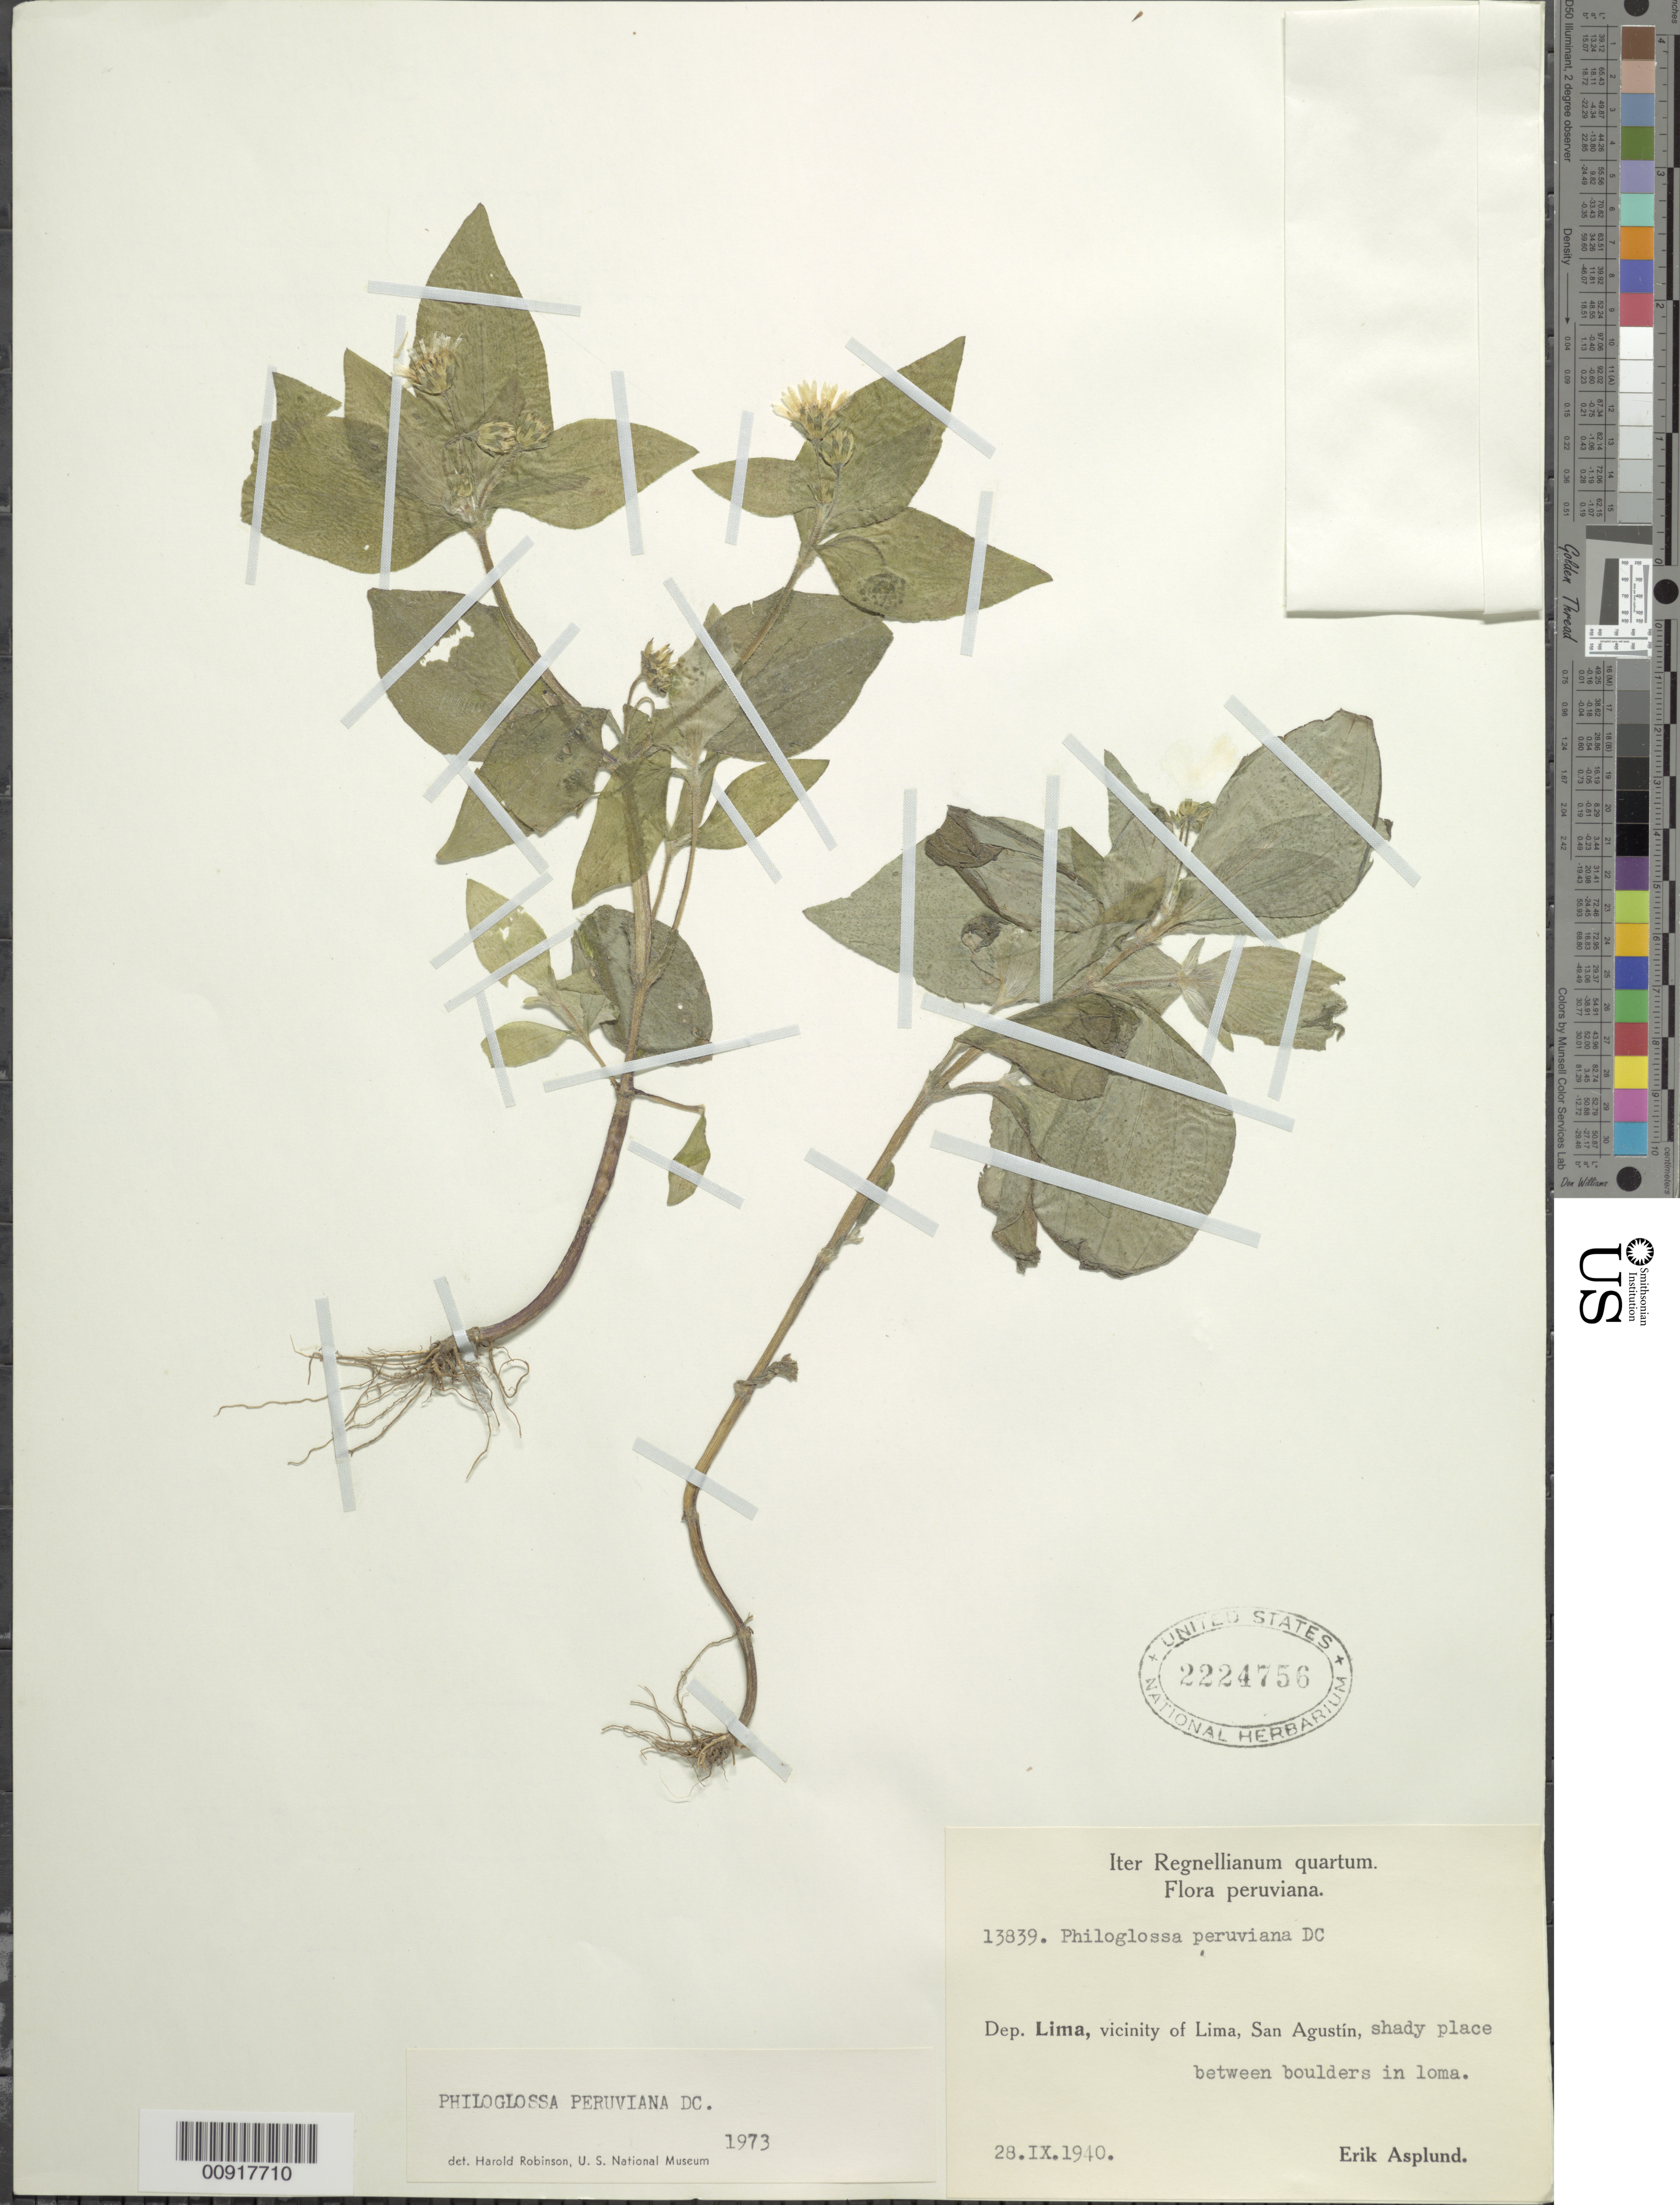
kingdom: Plantae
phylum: Tracheophyta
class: Magnoliopsida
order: Asterales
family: Asteraceae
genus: Philoglossa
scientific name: Philoglossa peruviana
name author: DC.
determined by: Robinson, Harold E., (US)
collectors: E. Asplund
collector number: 13839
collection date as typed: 28 September 1940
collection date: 1940-09-28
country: Peru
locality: Dpto. Lima, vicinity of Lima, San Agustín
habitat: Shady place between boulders in loma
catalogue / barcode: US 2224756